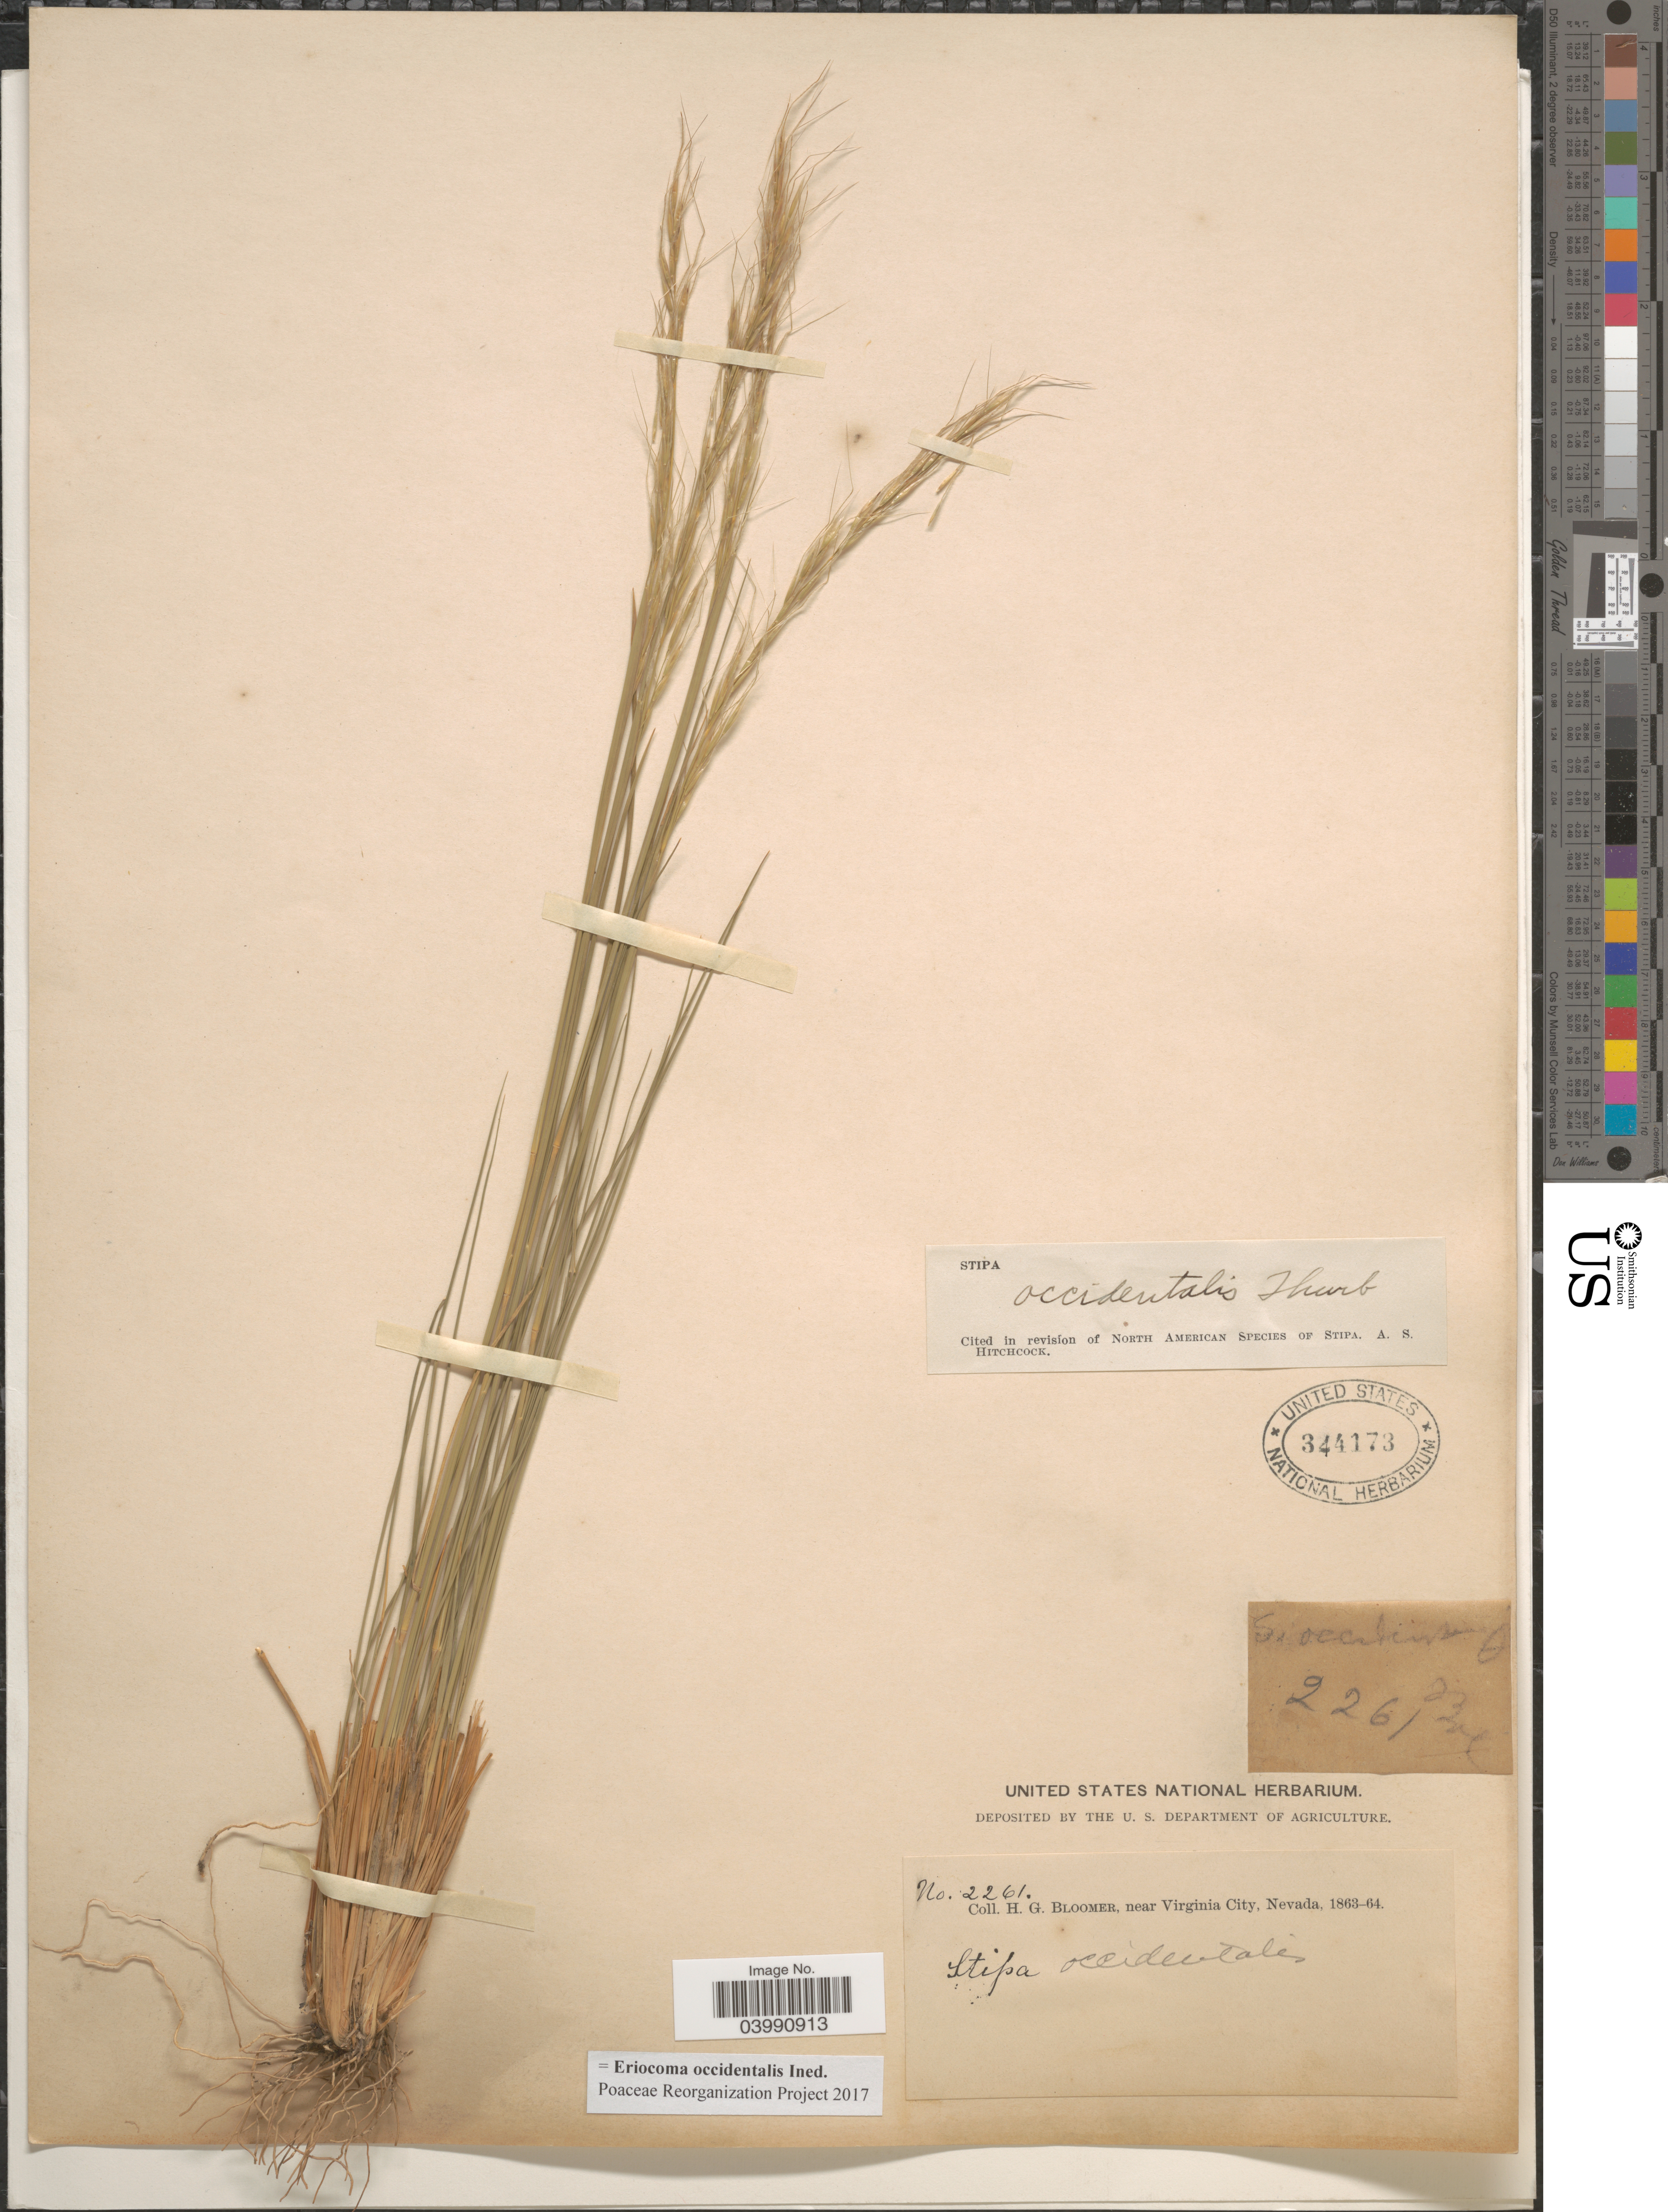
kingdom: Plantae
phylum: Tracheophyta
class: Liliopsida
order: Poales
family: Poaceae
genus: Eriocoma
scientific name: Eriocoma occidentalis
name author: (Thurb. ex S. Watson) Romasch.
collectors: H. Bloomer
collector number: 2261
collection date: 1863/1864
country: United States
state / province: Nevada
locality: Near Virginia City.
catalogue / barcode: US 344173